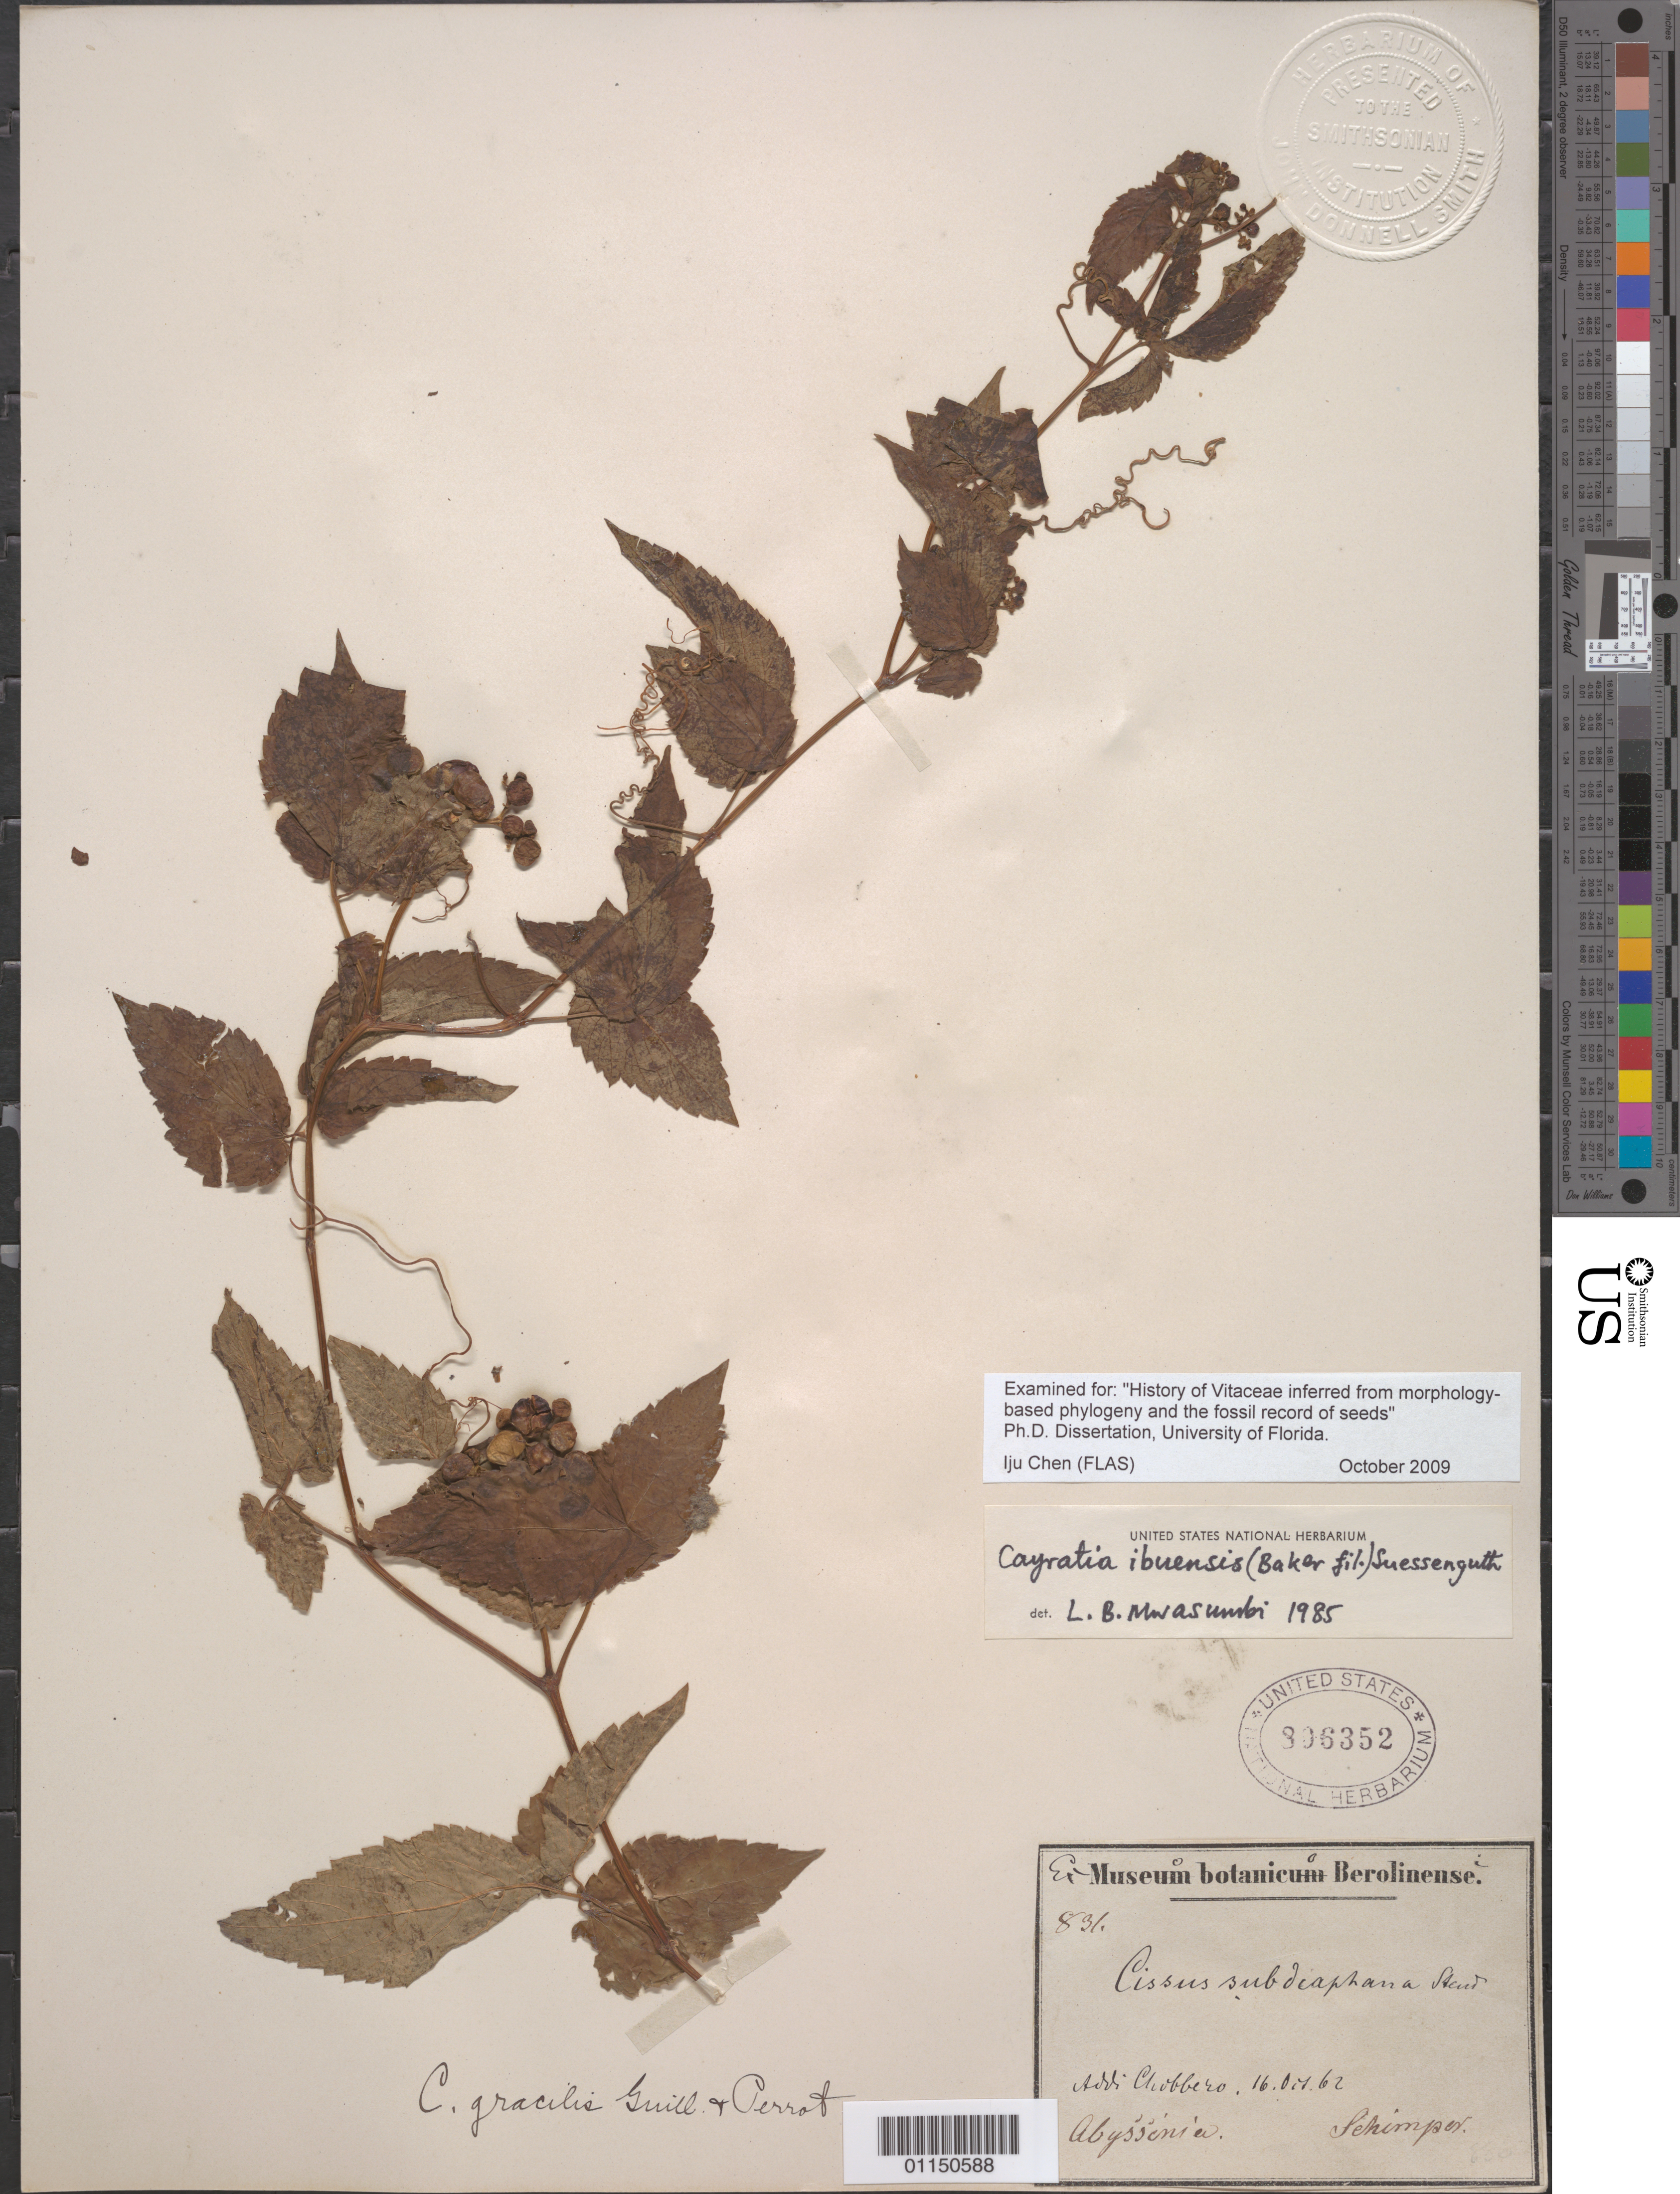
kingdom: Plantae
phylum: Tracheophyta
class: Magnoliopsida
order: Vitales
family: Vitaceae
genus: Cayratia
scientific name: Cayratia ibuensis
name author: (Hook. f.) Suess.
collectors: -. Schimper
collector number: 831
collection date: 1862-10-16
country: Ethiopia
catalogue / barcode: US 306352